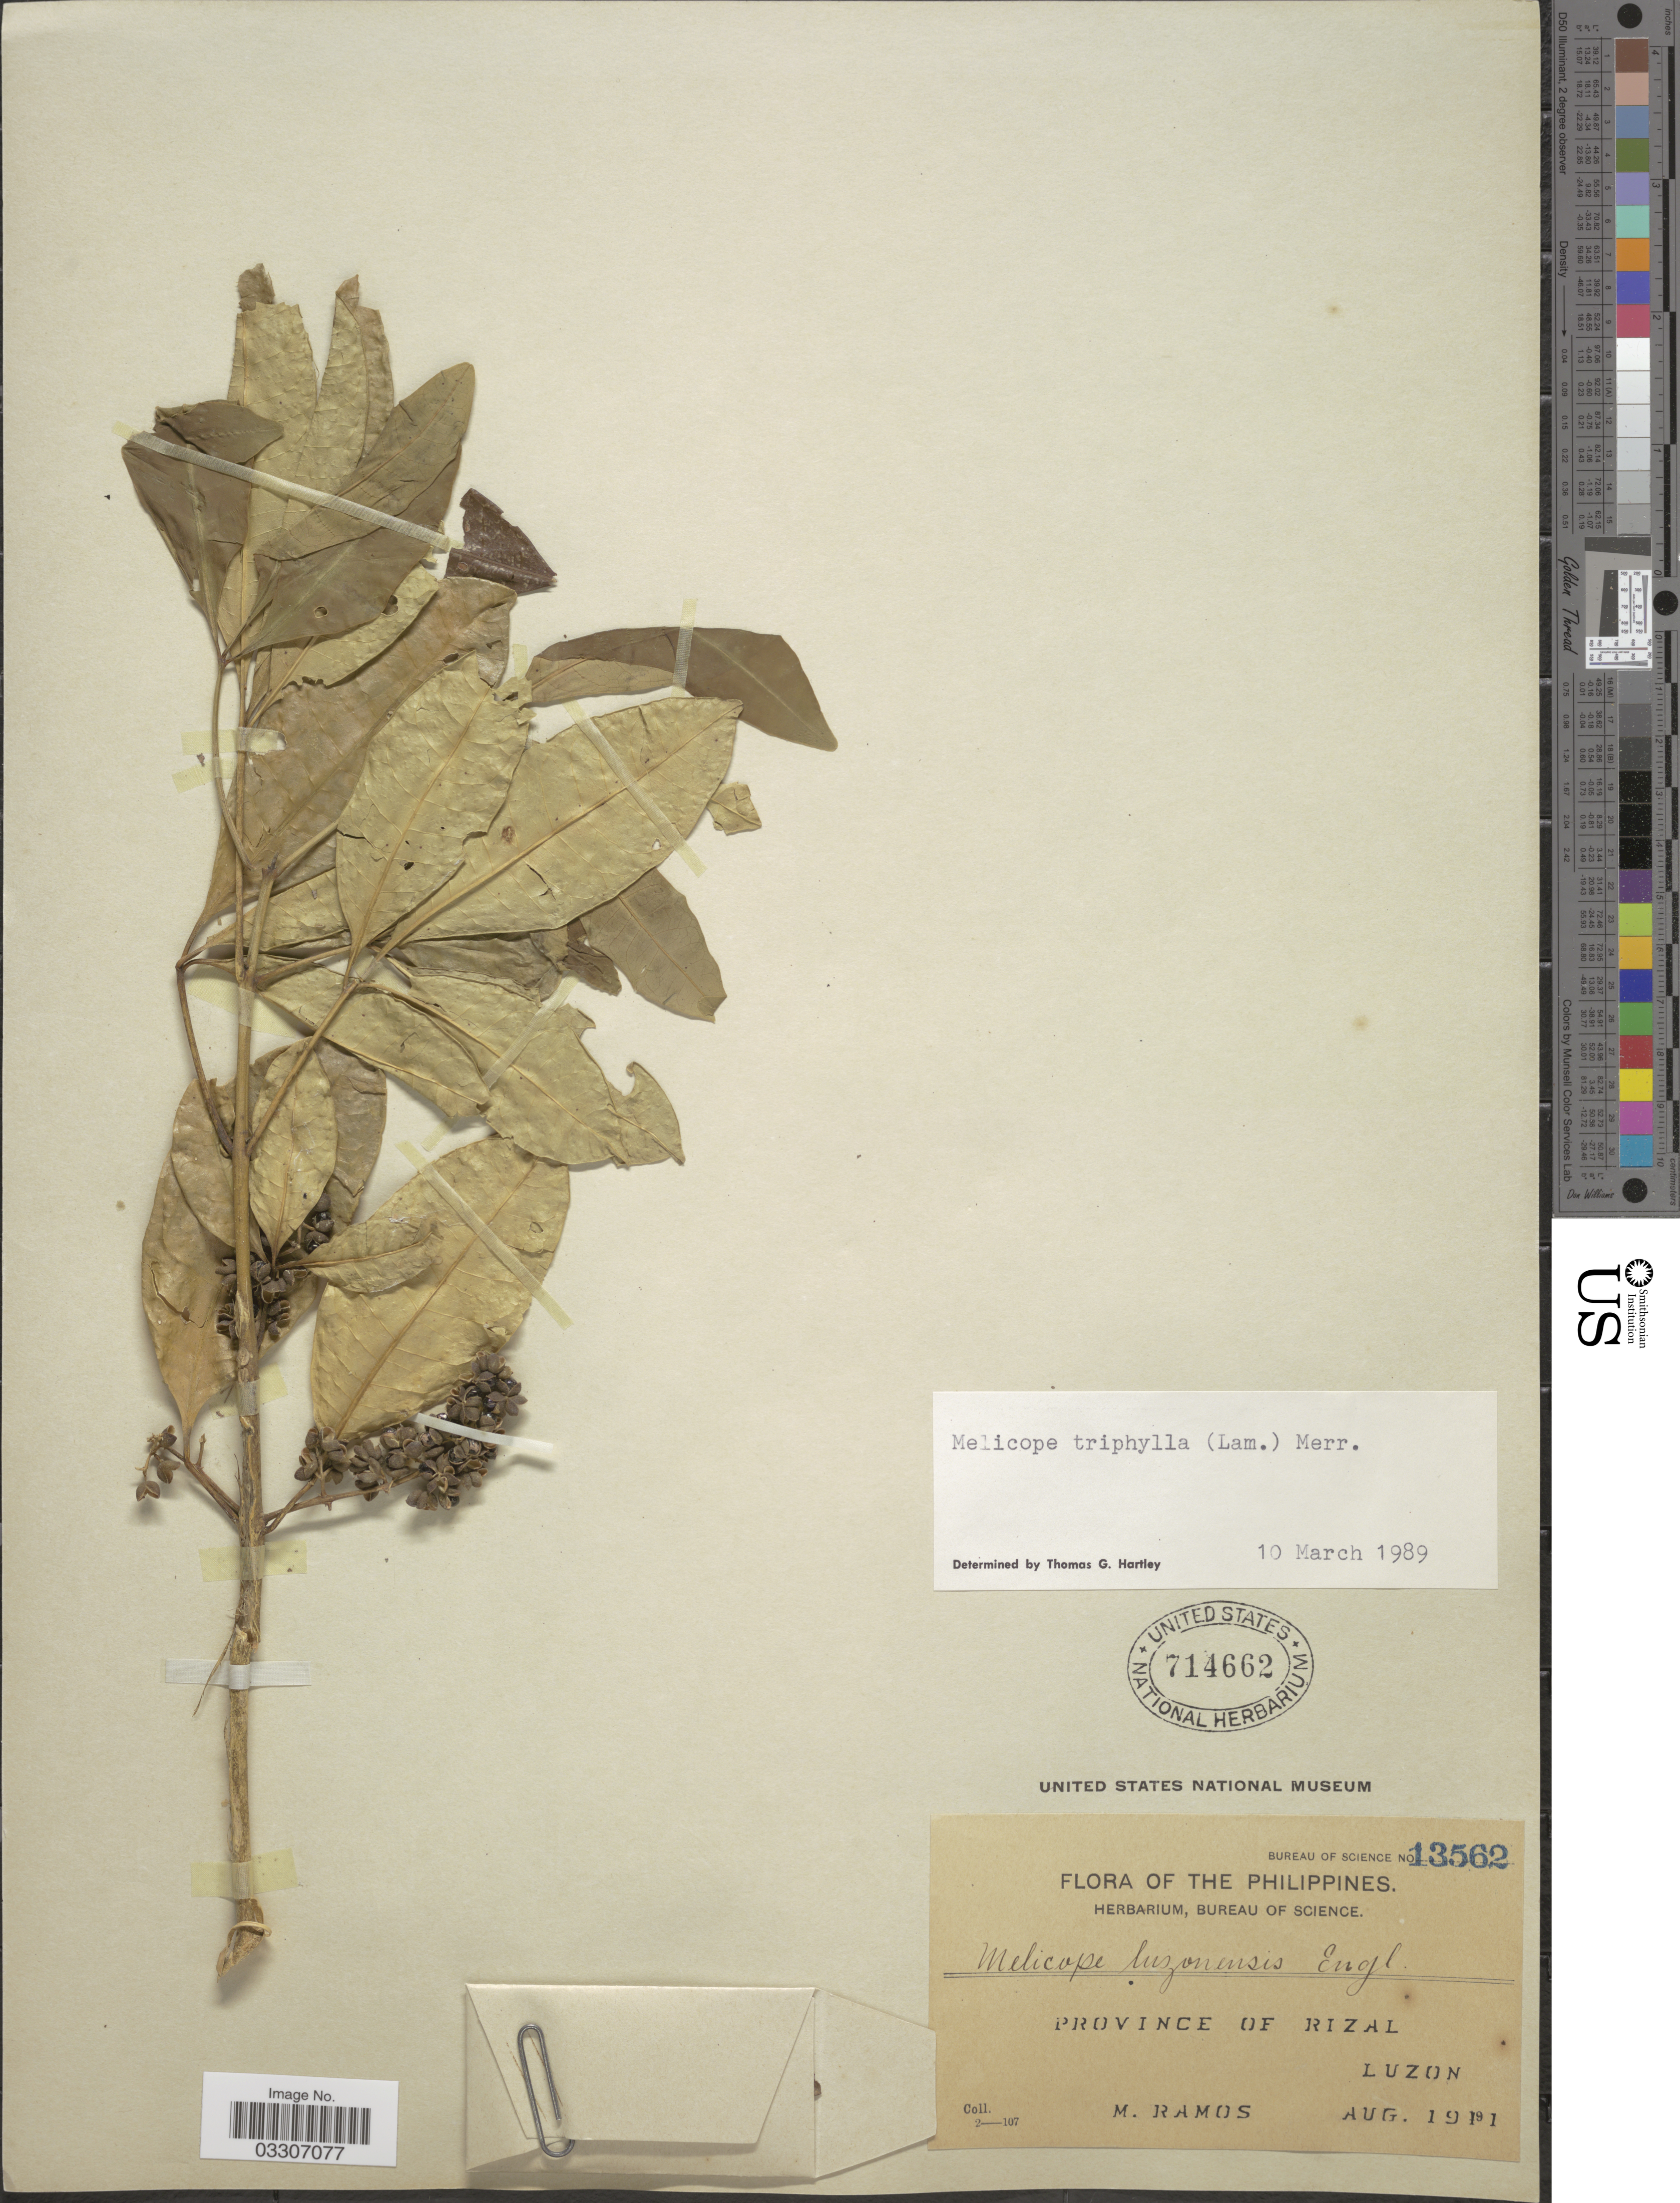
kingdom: Plantae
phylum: Tracheophyta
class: Magnoliopsida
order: Sapindales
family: Rutaceae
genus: Melicope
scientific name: Melicope triphylla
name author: (Lam.) Merr.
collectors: M. Ramos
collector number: Bureau of Science 13562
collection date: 1911-08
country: Philippines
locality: Province of Rizal Luzon.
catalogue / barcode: US 714662